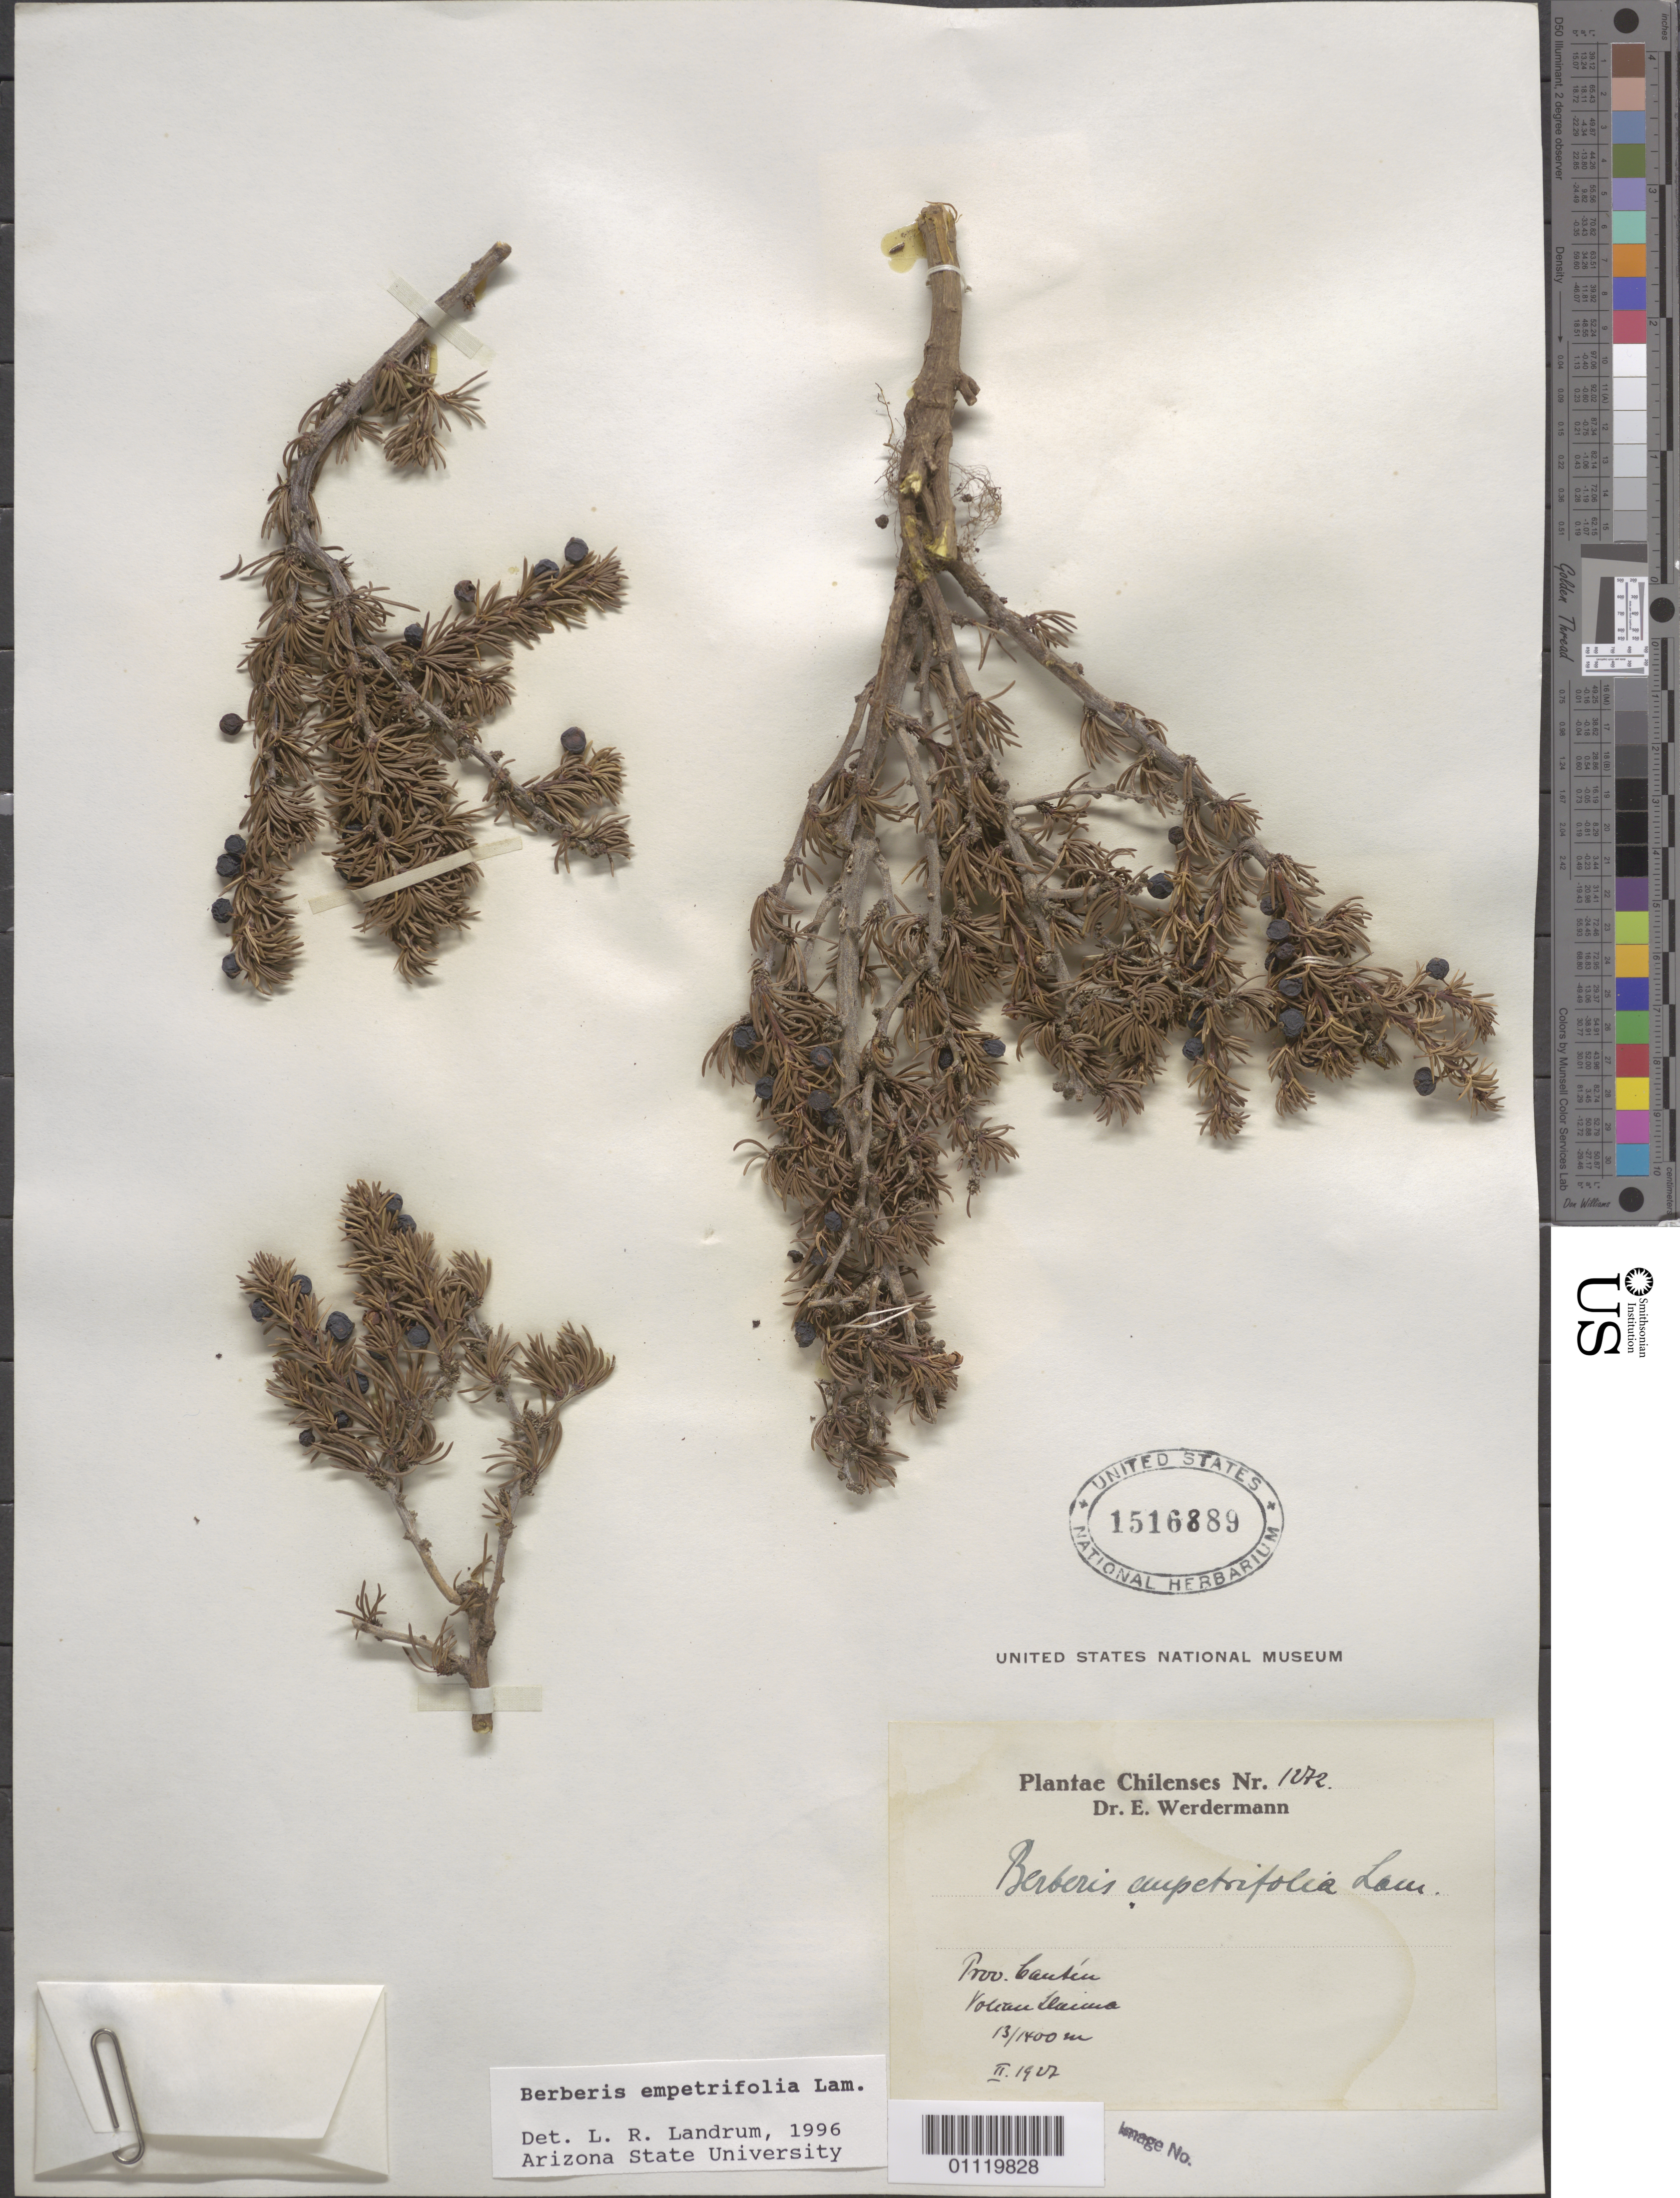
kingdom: Plantae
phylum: Tracheophyta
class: Magnoliopsida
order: Ranunculales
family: Berberidaceae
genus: Berberis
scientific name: Berberis empetrifolia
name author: Lam.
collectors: E. Wedermann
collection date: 1902-02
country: Chile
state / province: Araucanía (IX)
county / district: Cautin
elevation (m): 1300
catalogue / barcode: US 1516889